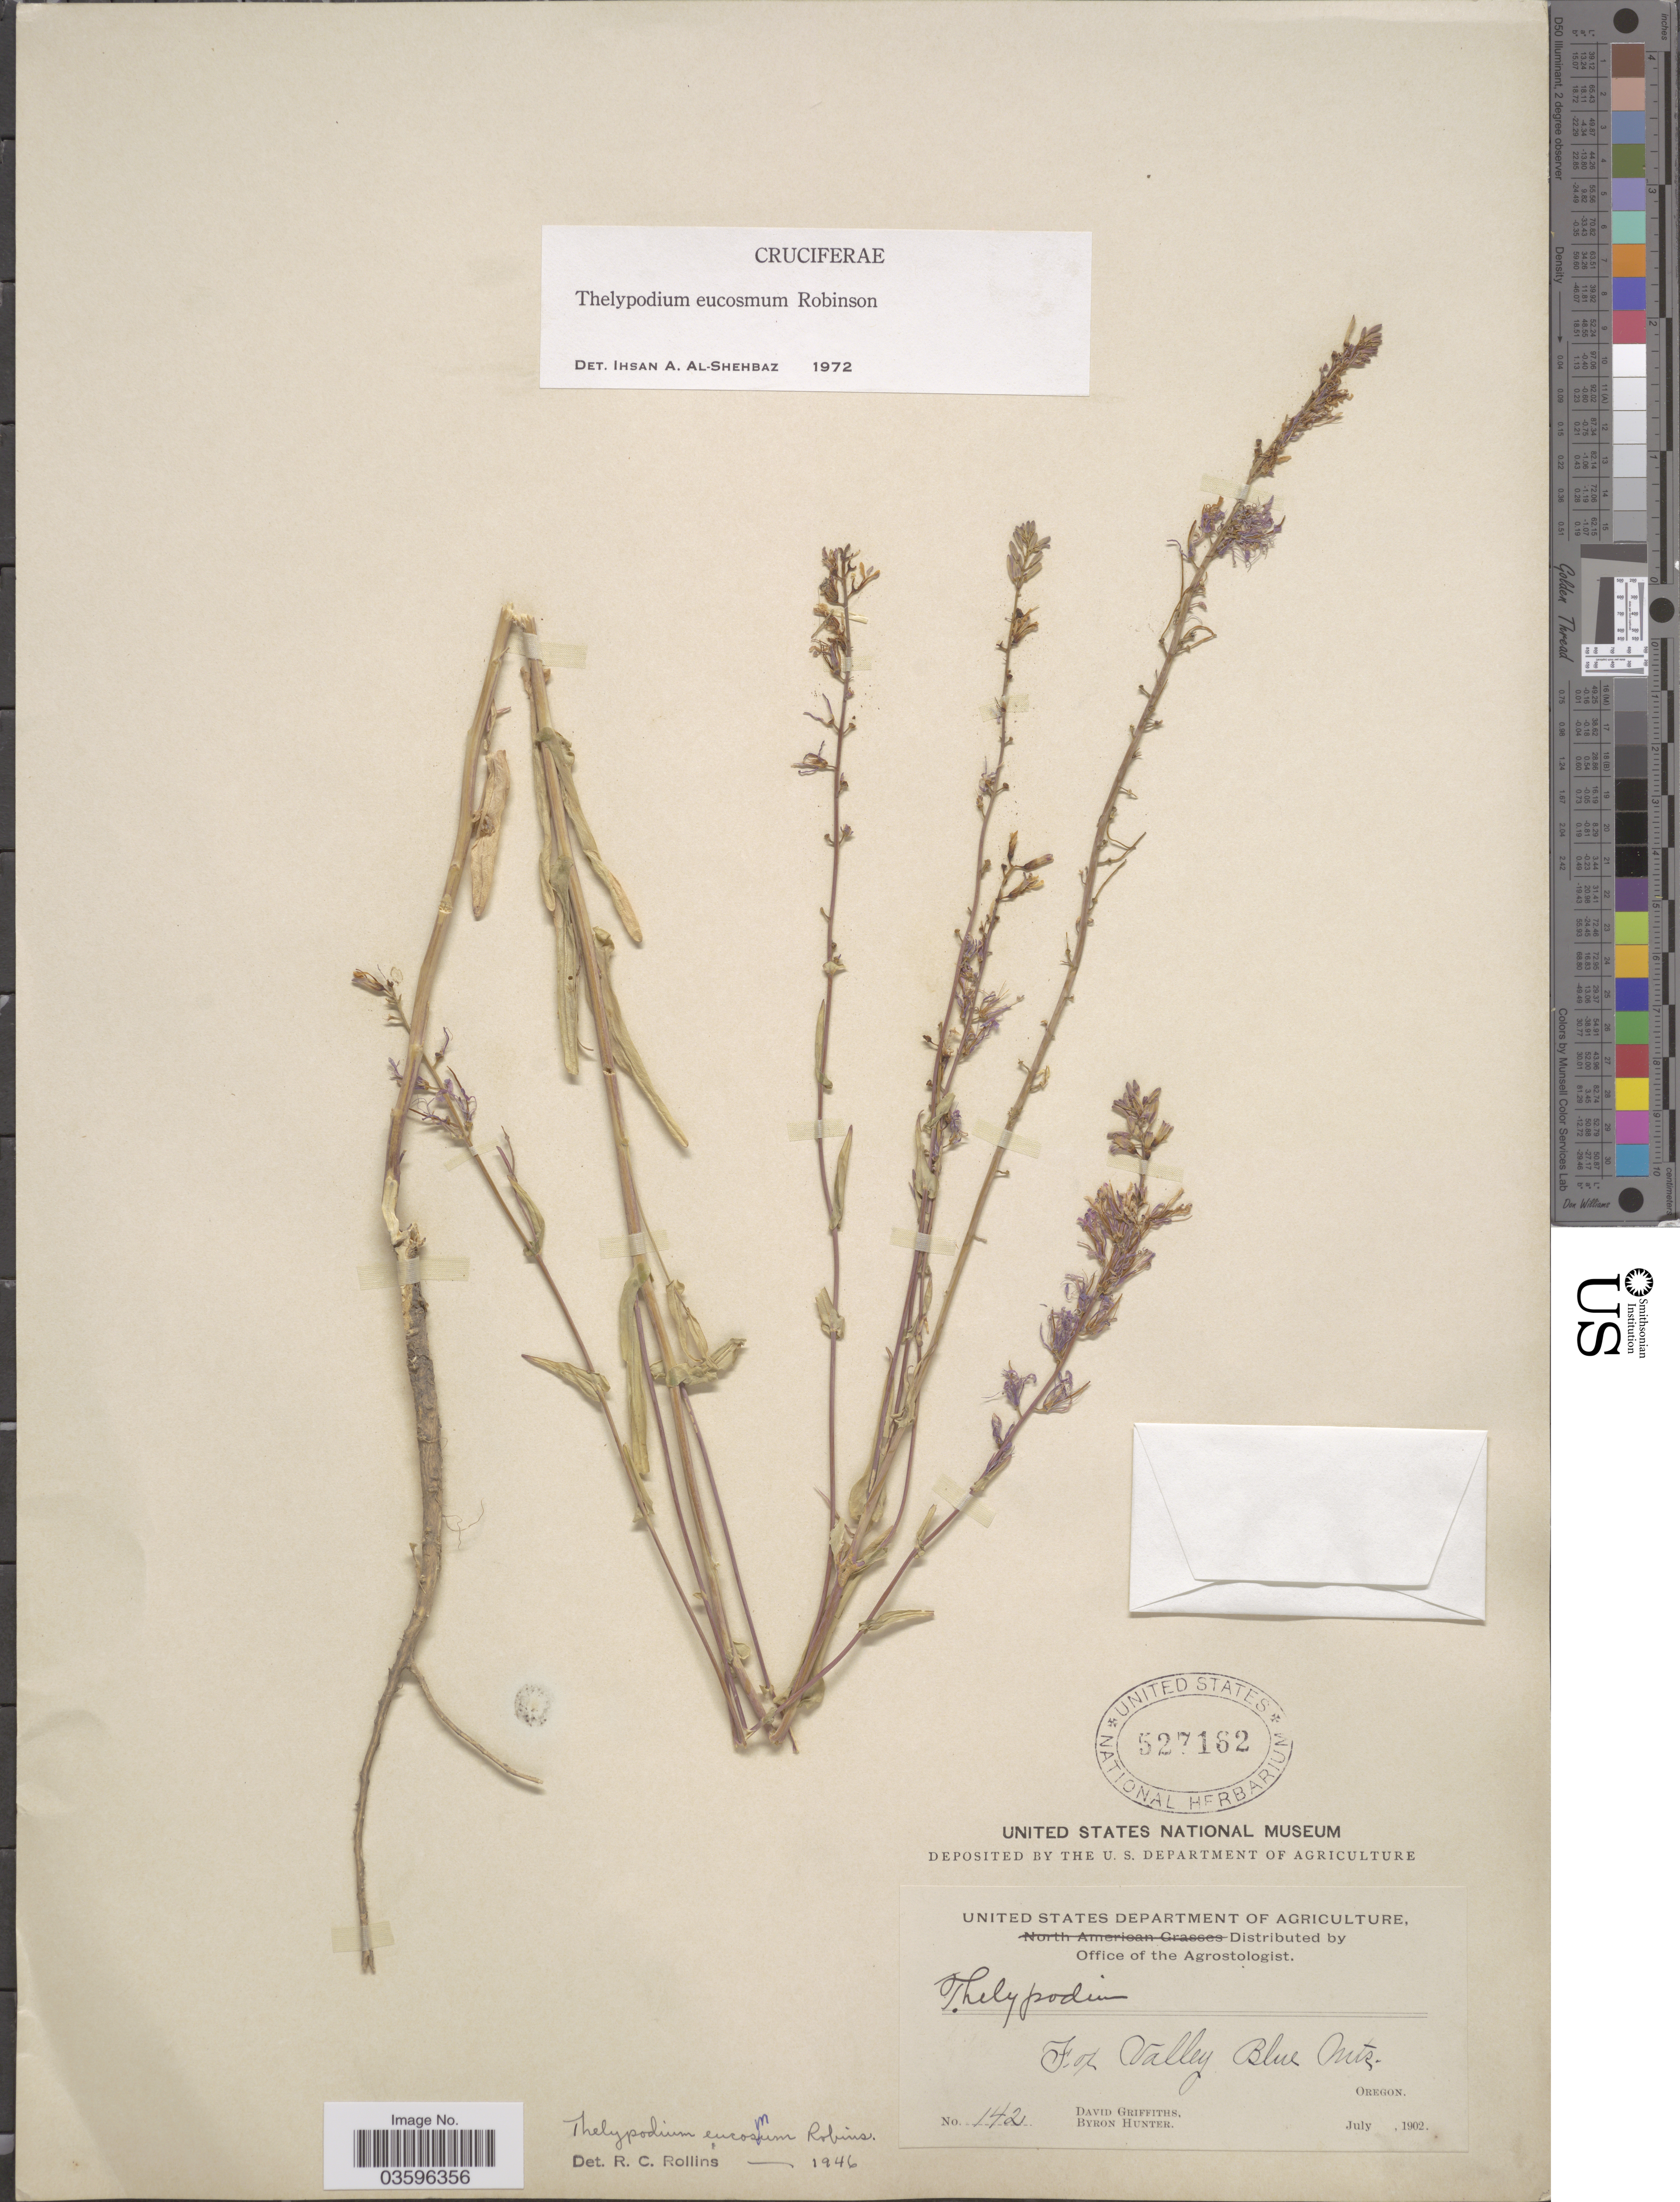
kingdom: Plantae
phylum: Tracheophyta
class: Magnoliopsida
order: Brassicales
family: Brassicaceae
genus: Thelypodium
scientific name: Thelypodium eucosmum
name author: B.L. Rob.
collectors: D. Griffiths & B. Hunter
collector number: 142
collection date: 1902-07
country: United States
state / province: Oregon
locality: Fox Valley Blue Mts.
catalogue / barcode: US 527162